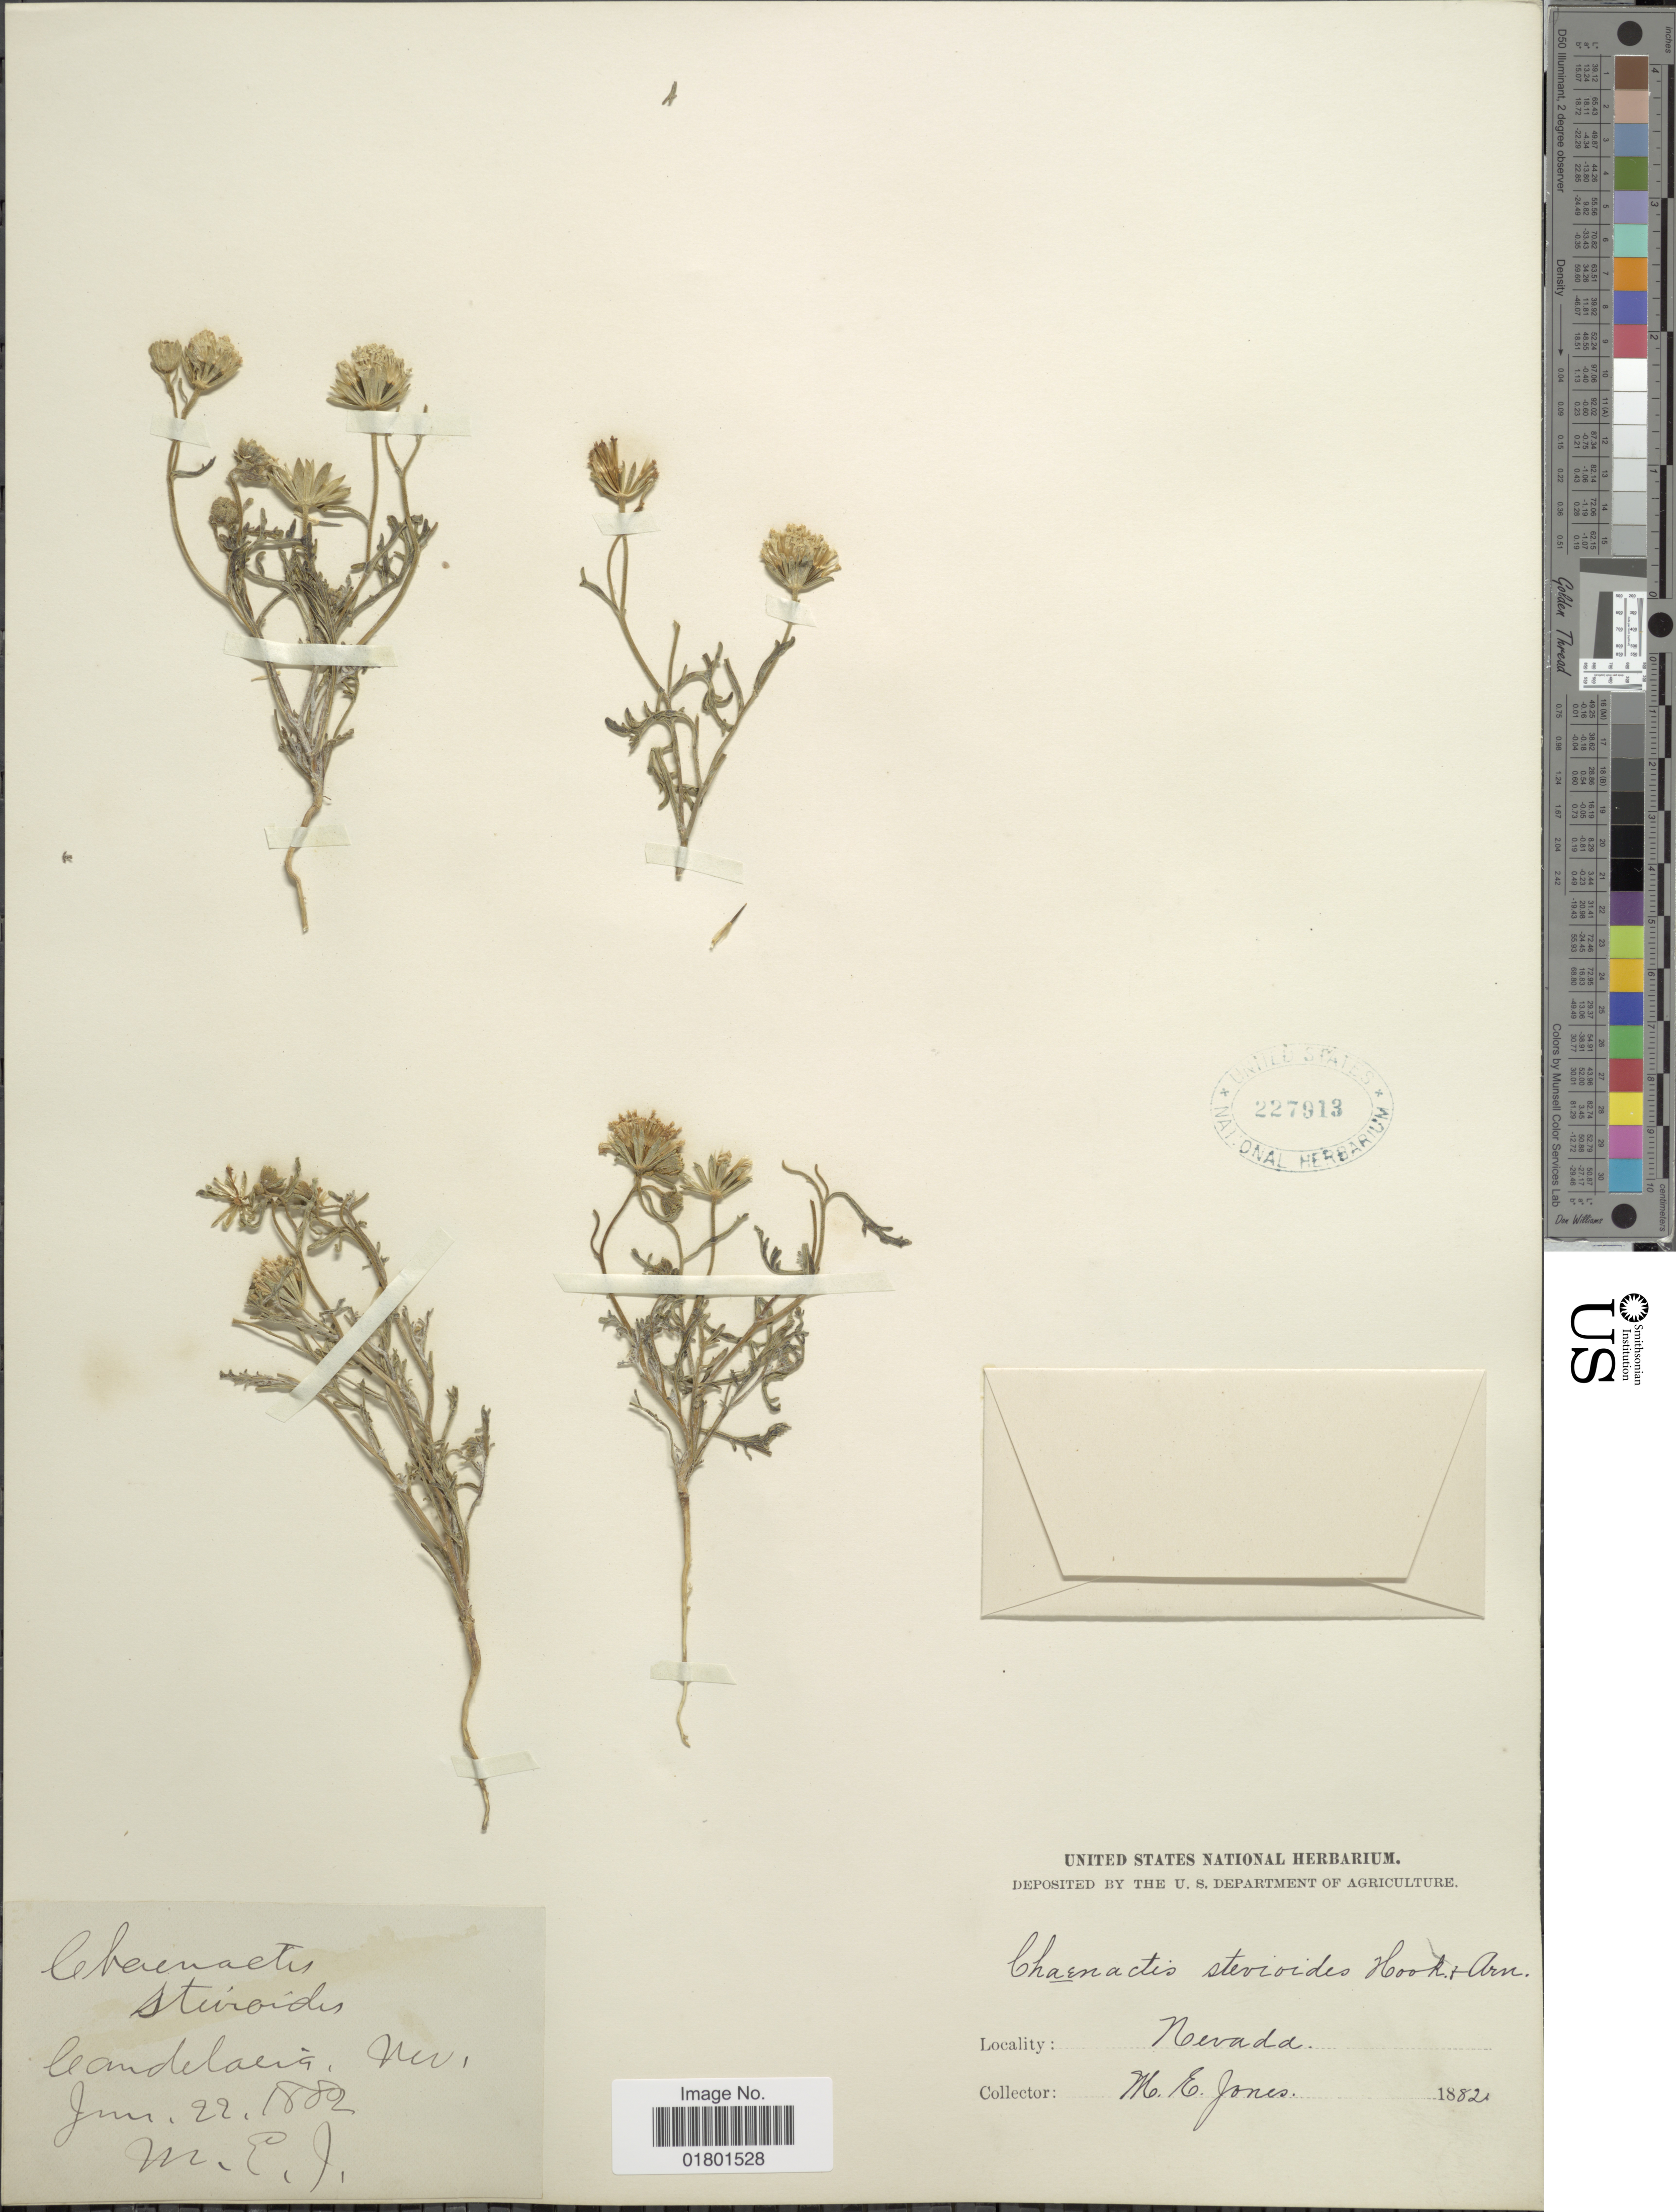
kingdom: Plantae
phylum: Tracheophyta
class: Magnoliopsida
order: Asterales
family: Asteraceae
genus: Chaenactis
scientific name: Chaenactis stevioides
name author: Hook. & Arn.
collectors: M. E. Jones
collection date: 1882-06-22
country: United States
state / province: Nevada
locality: Candelaria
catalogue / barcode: US 227913